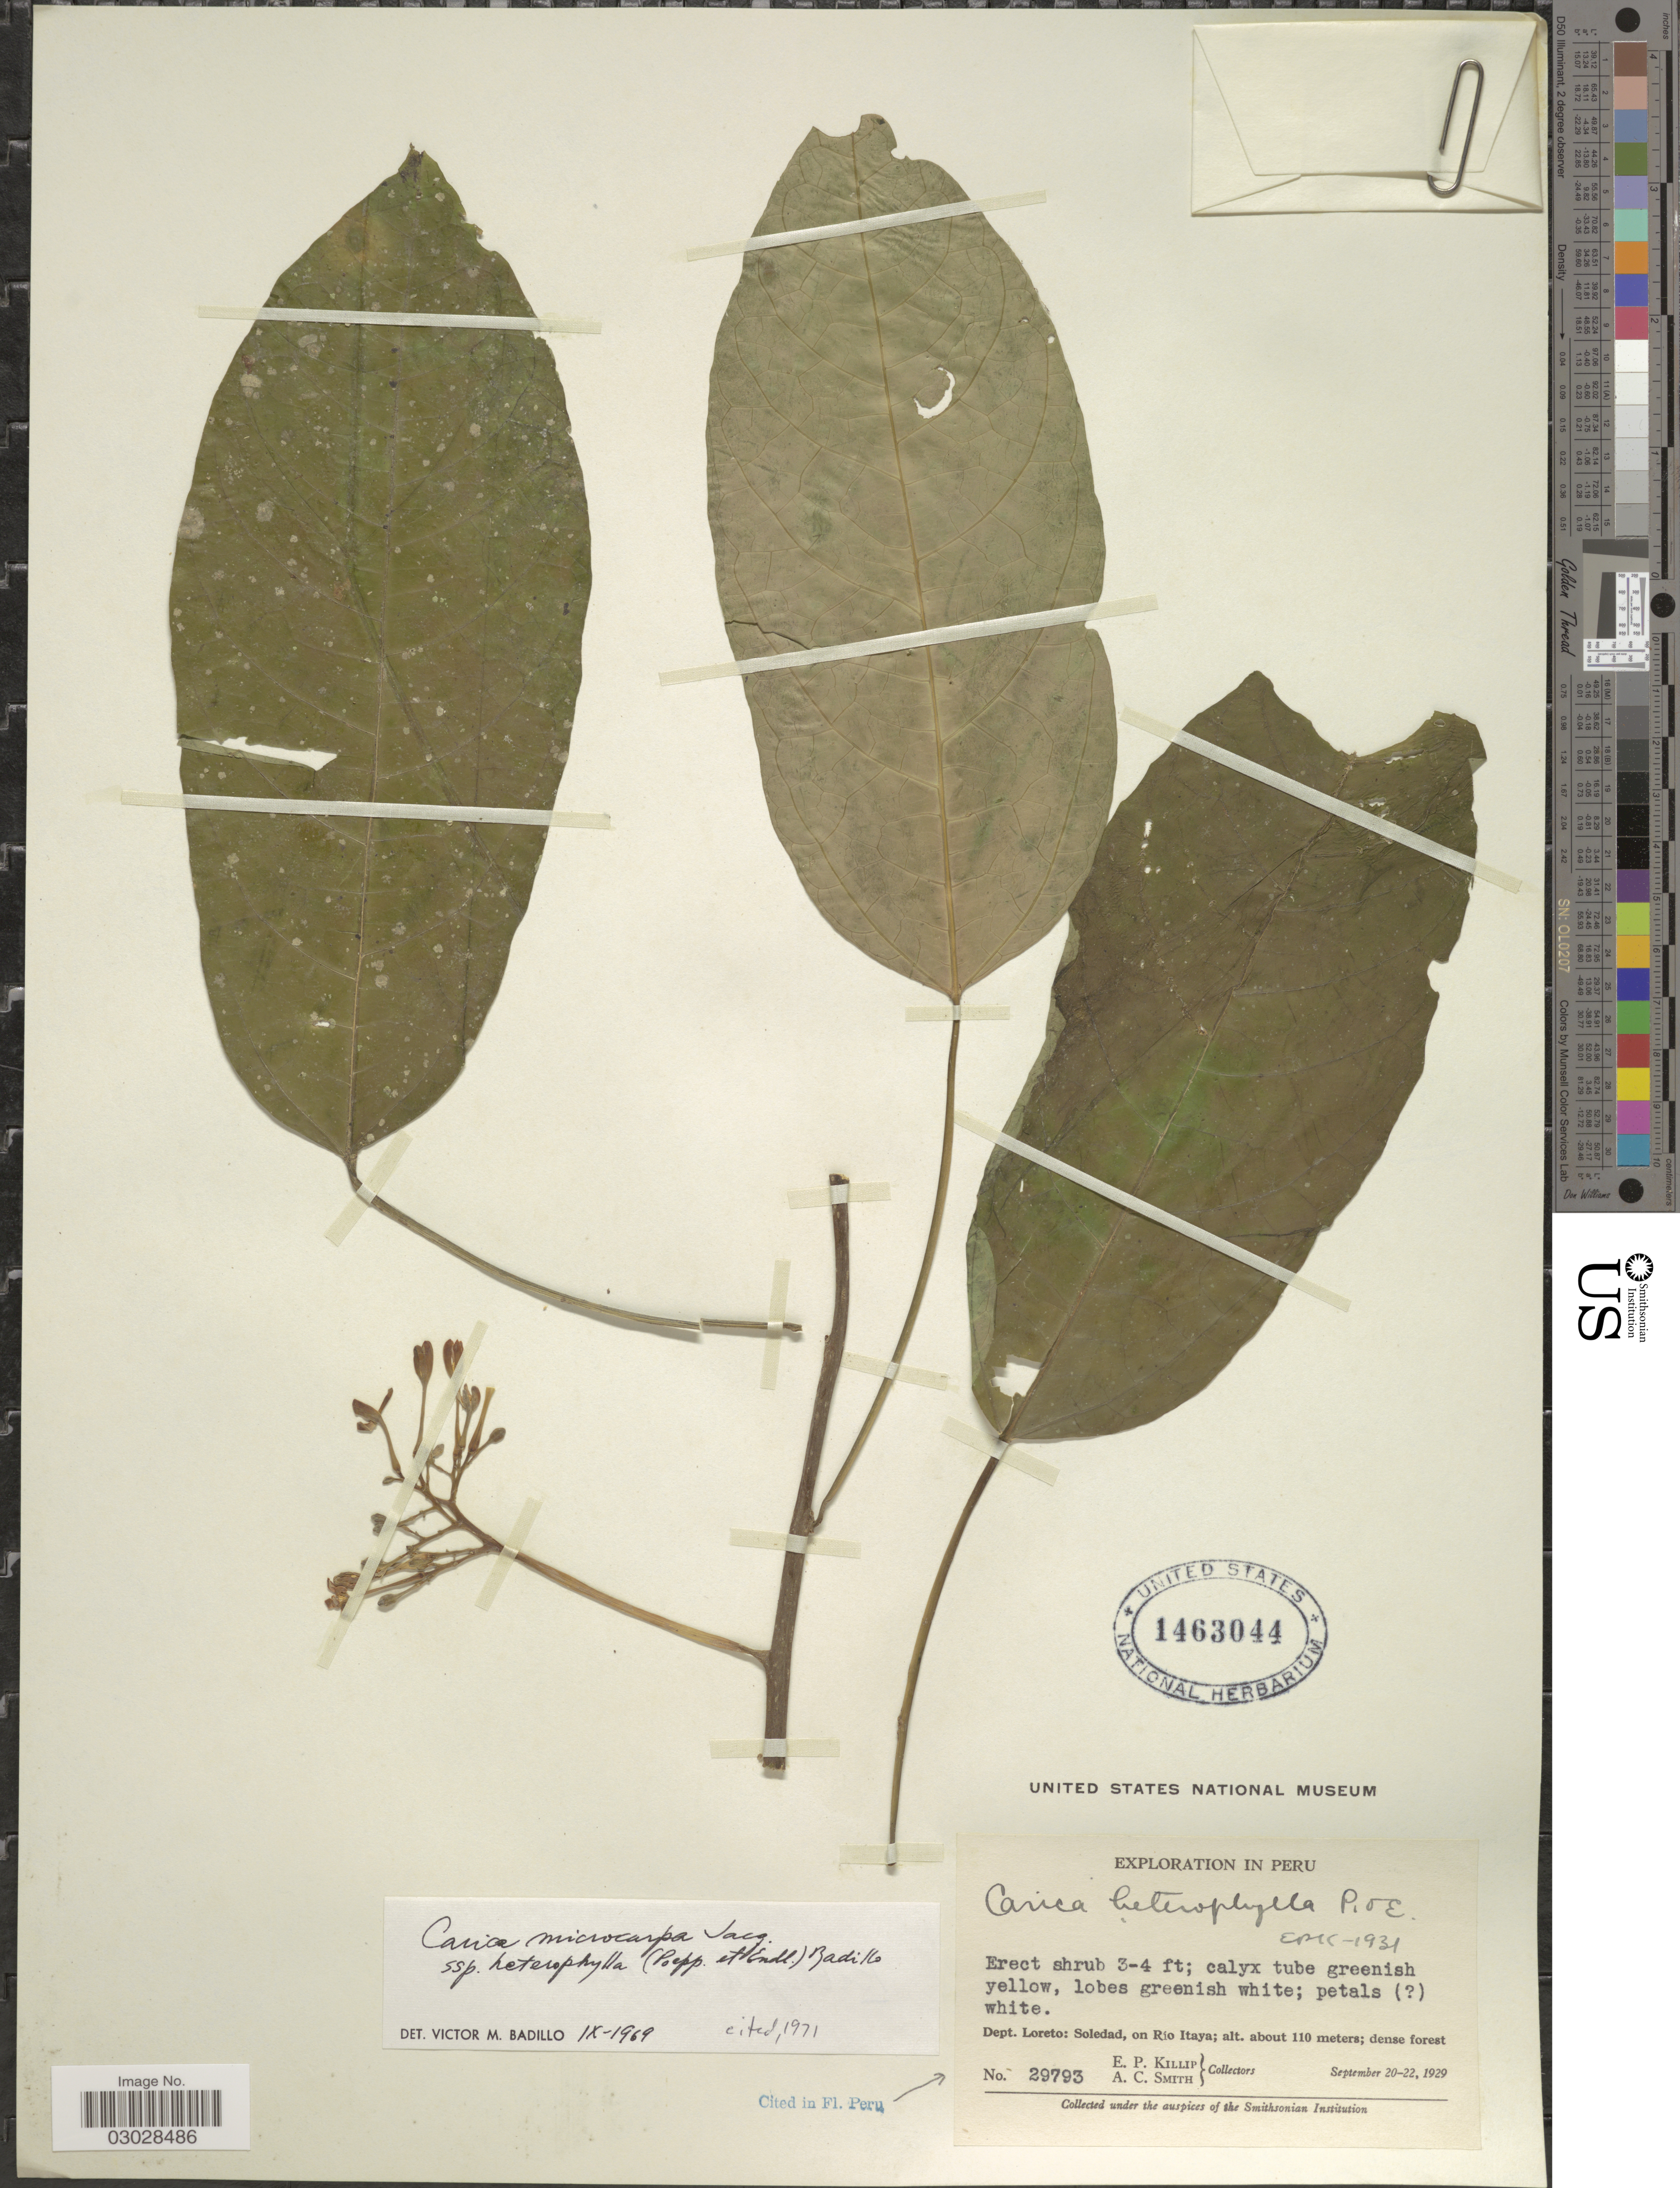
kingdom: Plantae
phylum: Tracheophyta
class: Magnoliopsida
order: Brassicales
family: Caricaceae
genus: Vasconcellea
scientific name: Vasconcellea microcarpa subsp. heterophylla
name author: (Poepp. & Endl.) V.M. Badillo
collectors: E. P. Killip & A. C. Smith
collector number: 29793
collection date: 1929-09-20/1929-09-22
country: Peru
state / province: Loreto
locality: Dept. Loreto: Soledad, on Rio Itaya.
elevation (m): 110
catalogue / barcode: US 1463044